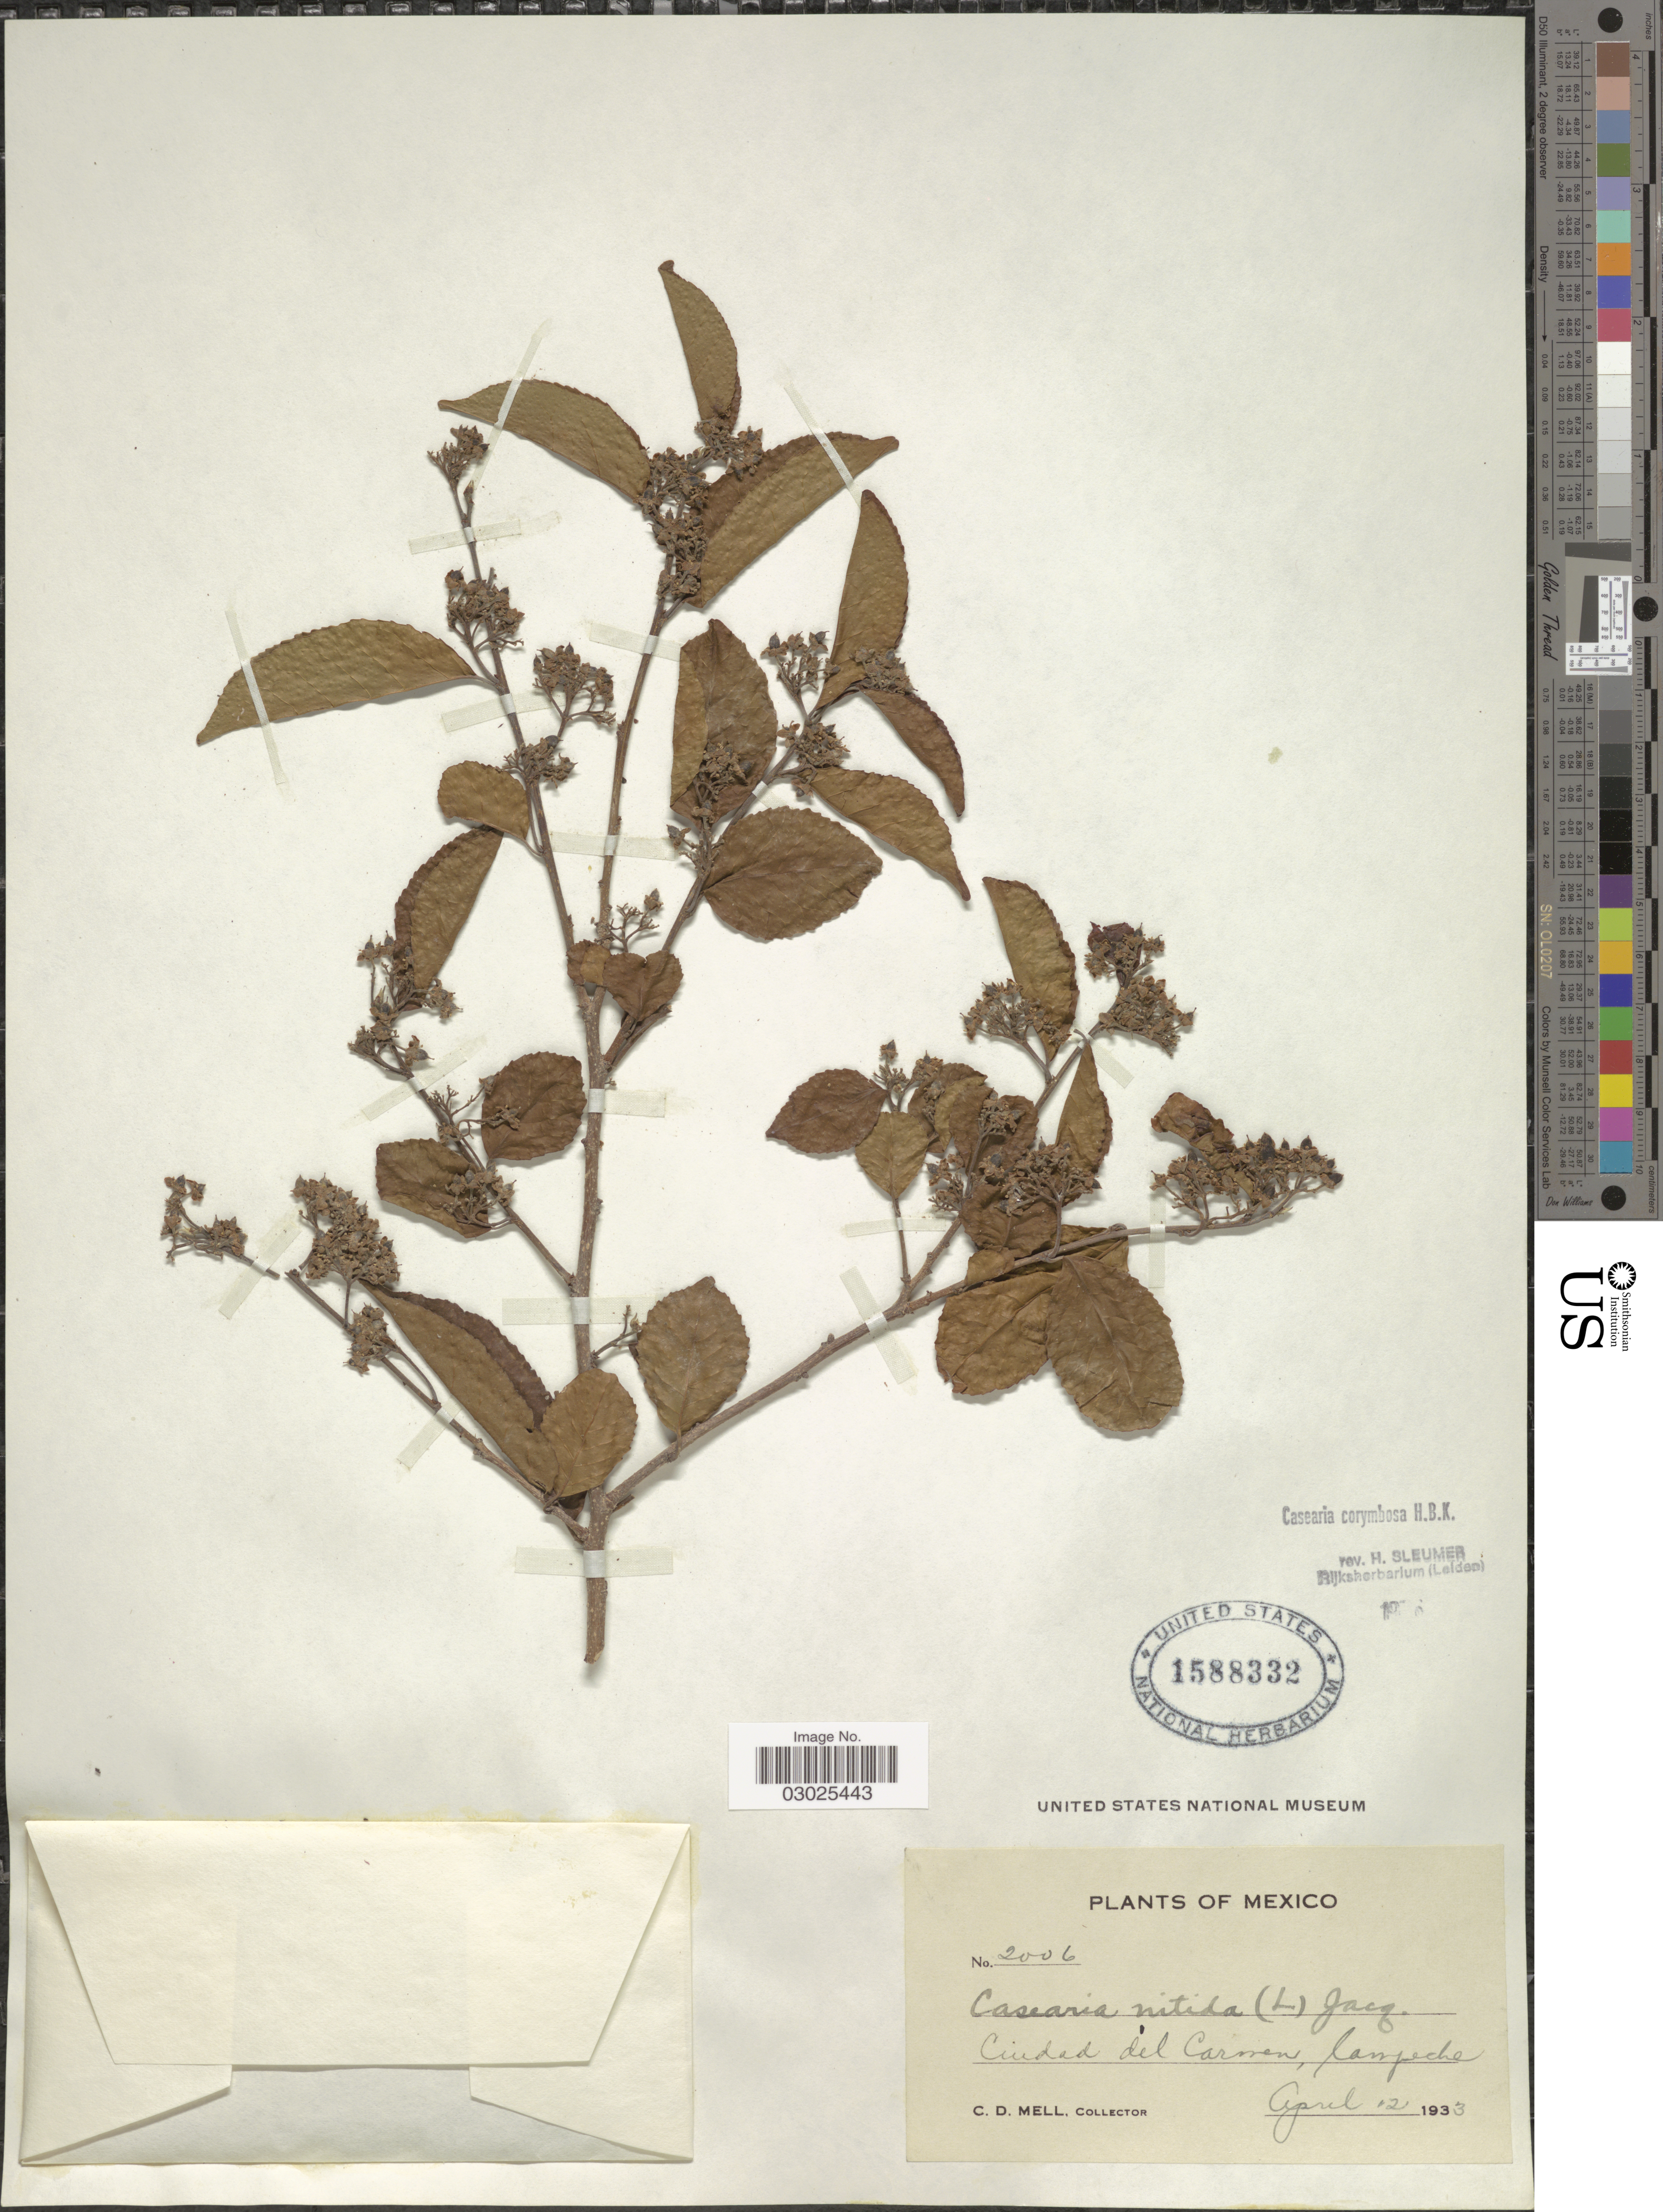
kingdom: Plantae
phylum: Tracheophyta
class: Magnoliopsida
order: Malpighiales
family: Salicaceae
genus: Casearia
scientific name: Casearia corymbosa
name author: Kunth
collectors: C. D. Mell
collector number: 2006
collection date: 1933-04-12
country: Mexico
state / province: Campeche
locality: Ciudad del Carmen.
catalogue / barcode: US 1588332